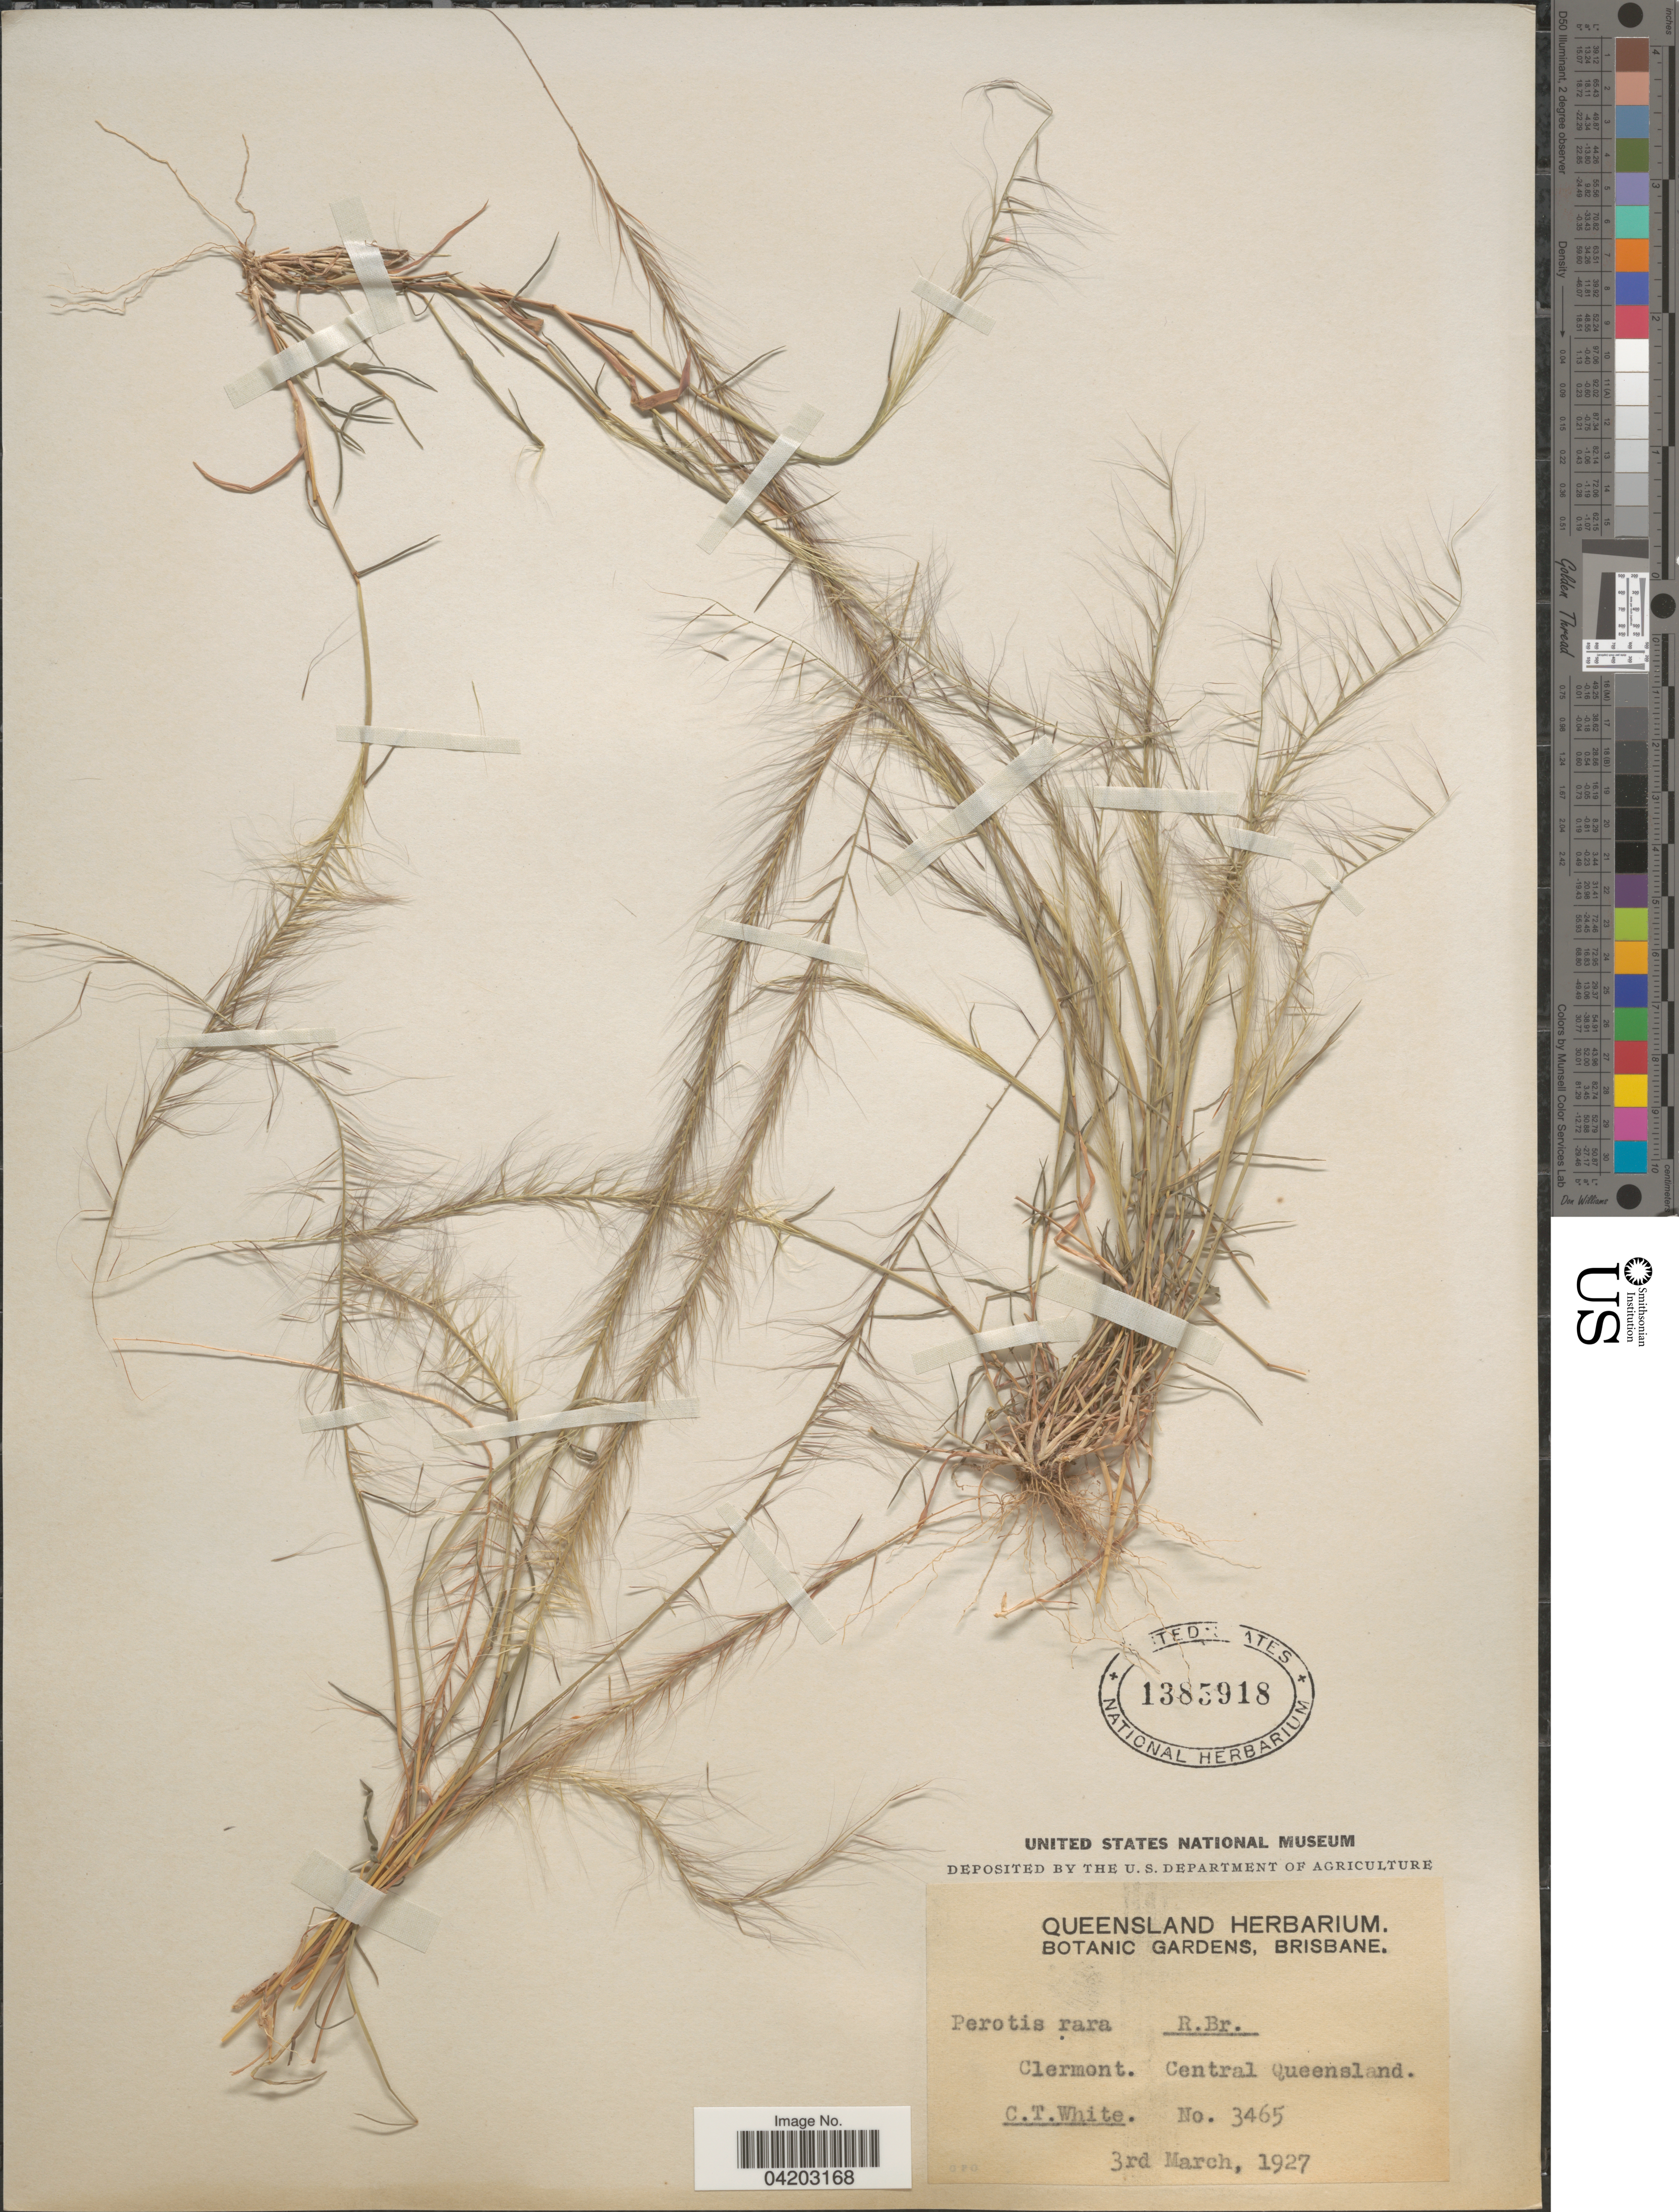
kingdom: Plantae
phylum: Tracheophyta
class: Liliopsida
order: Poales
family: Poaceae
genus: Perotis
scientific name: Perotis rara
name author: R. Br.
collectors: C. T. White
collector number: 3465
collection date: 1927-03-03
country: Australia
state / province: Queensland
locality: Clermont. Central Queensland.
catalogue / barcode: US 1385918